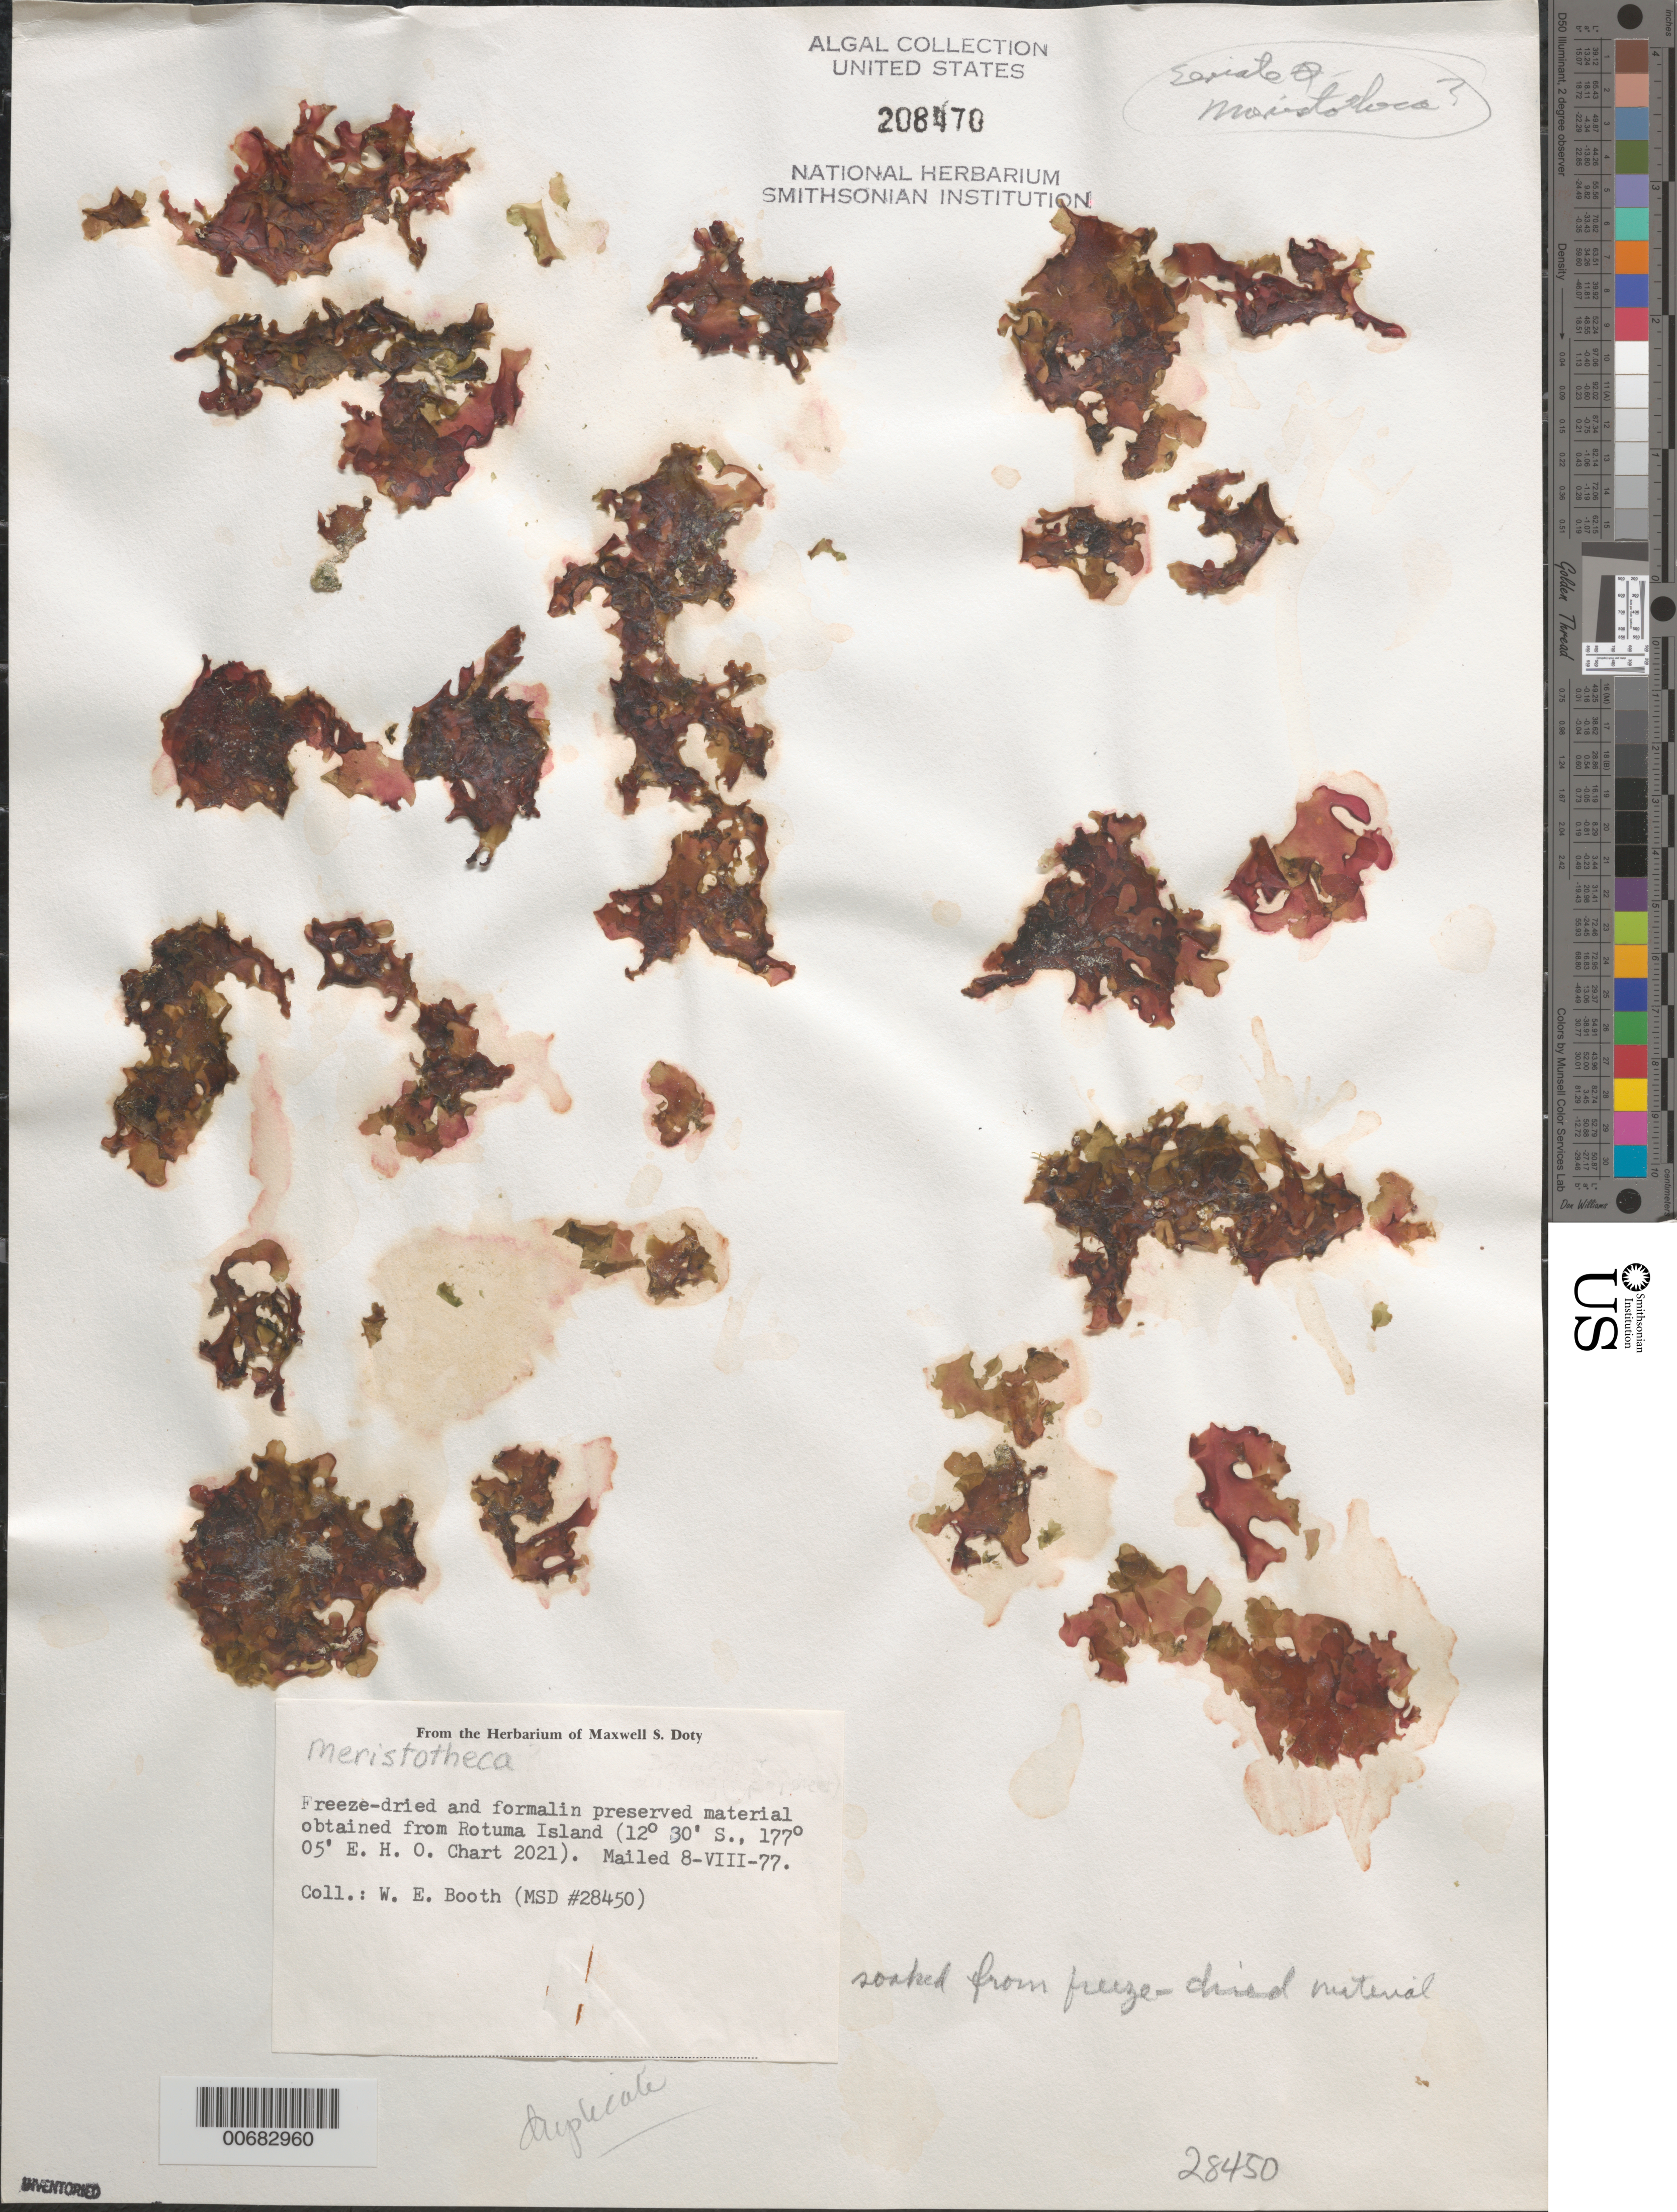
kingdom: Plantae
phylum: Rhodophyta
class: Florideophyceae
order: Gigartinales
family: Solieriaceae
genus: Meristotheca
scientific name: Meristotheca sp.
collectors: W. Booth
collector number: MSD 28450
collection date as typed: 08 Aug 1977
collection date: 1977-08-08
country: Fiji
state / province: Rotuma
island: Rotuma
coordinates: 12 30' S, 177 05' E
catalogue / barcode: US 208470